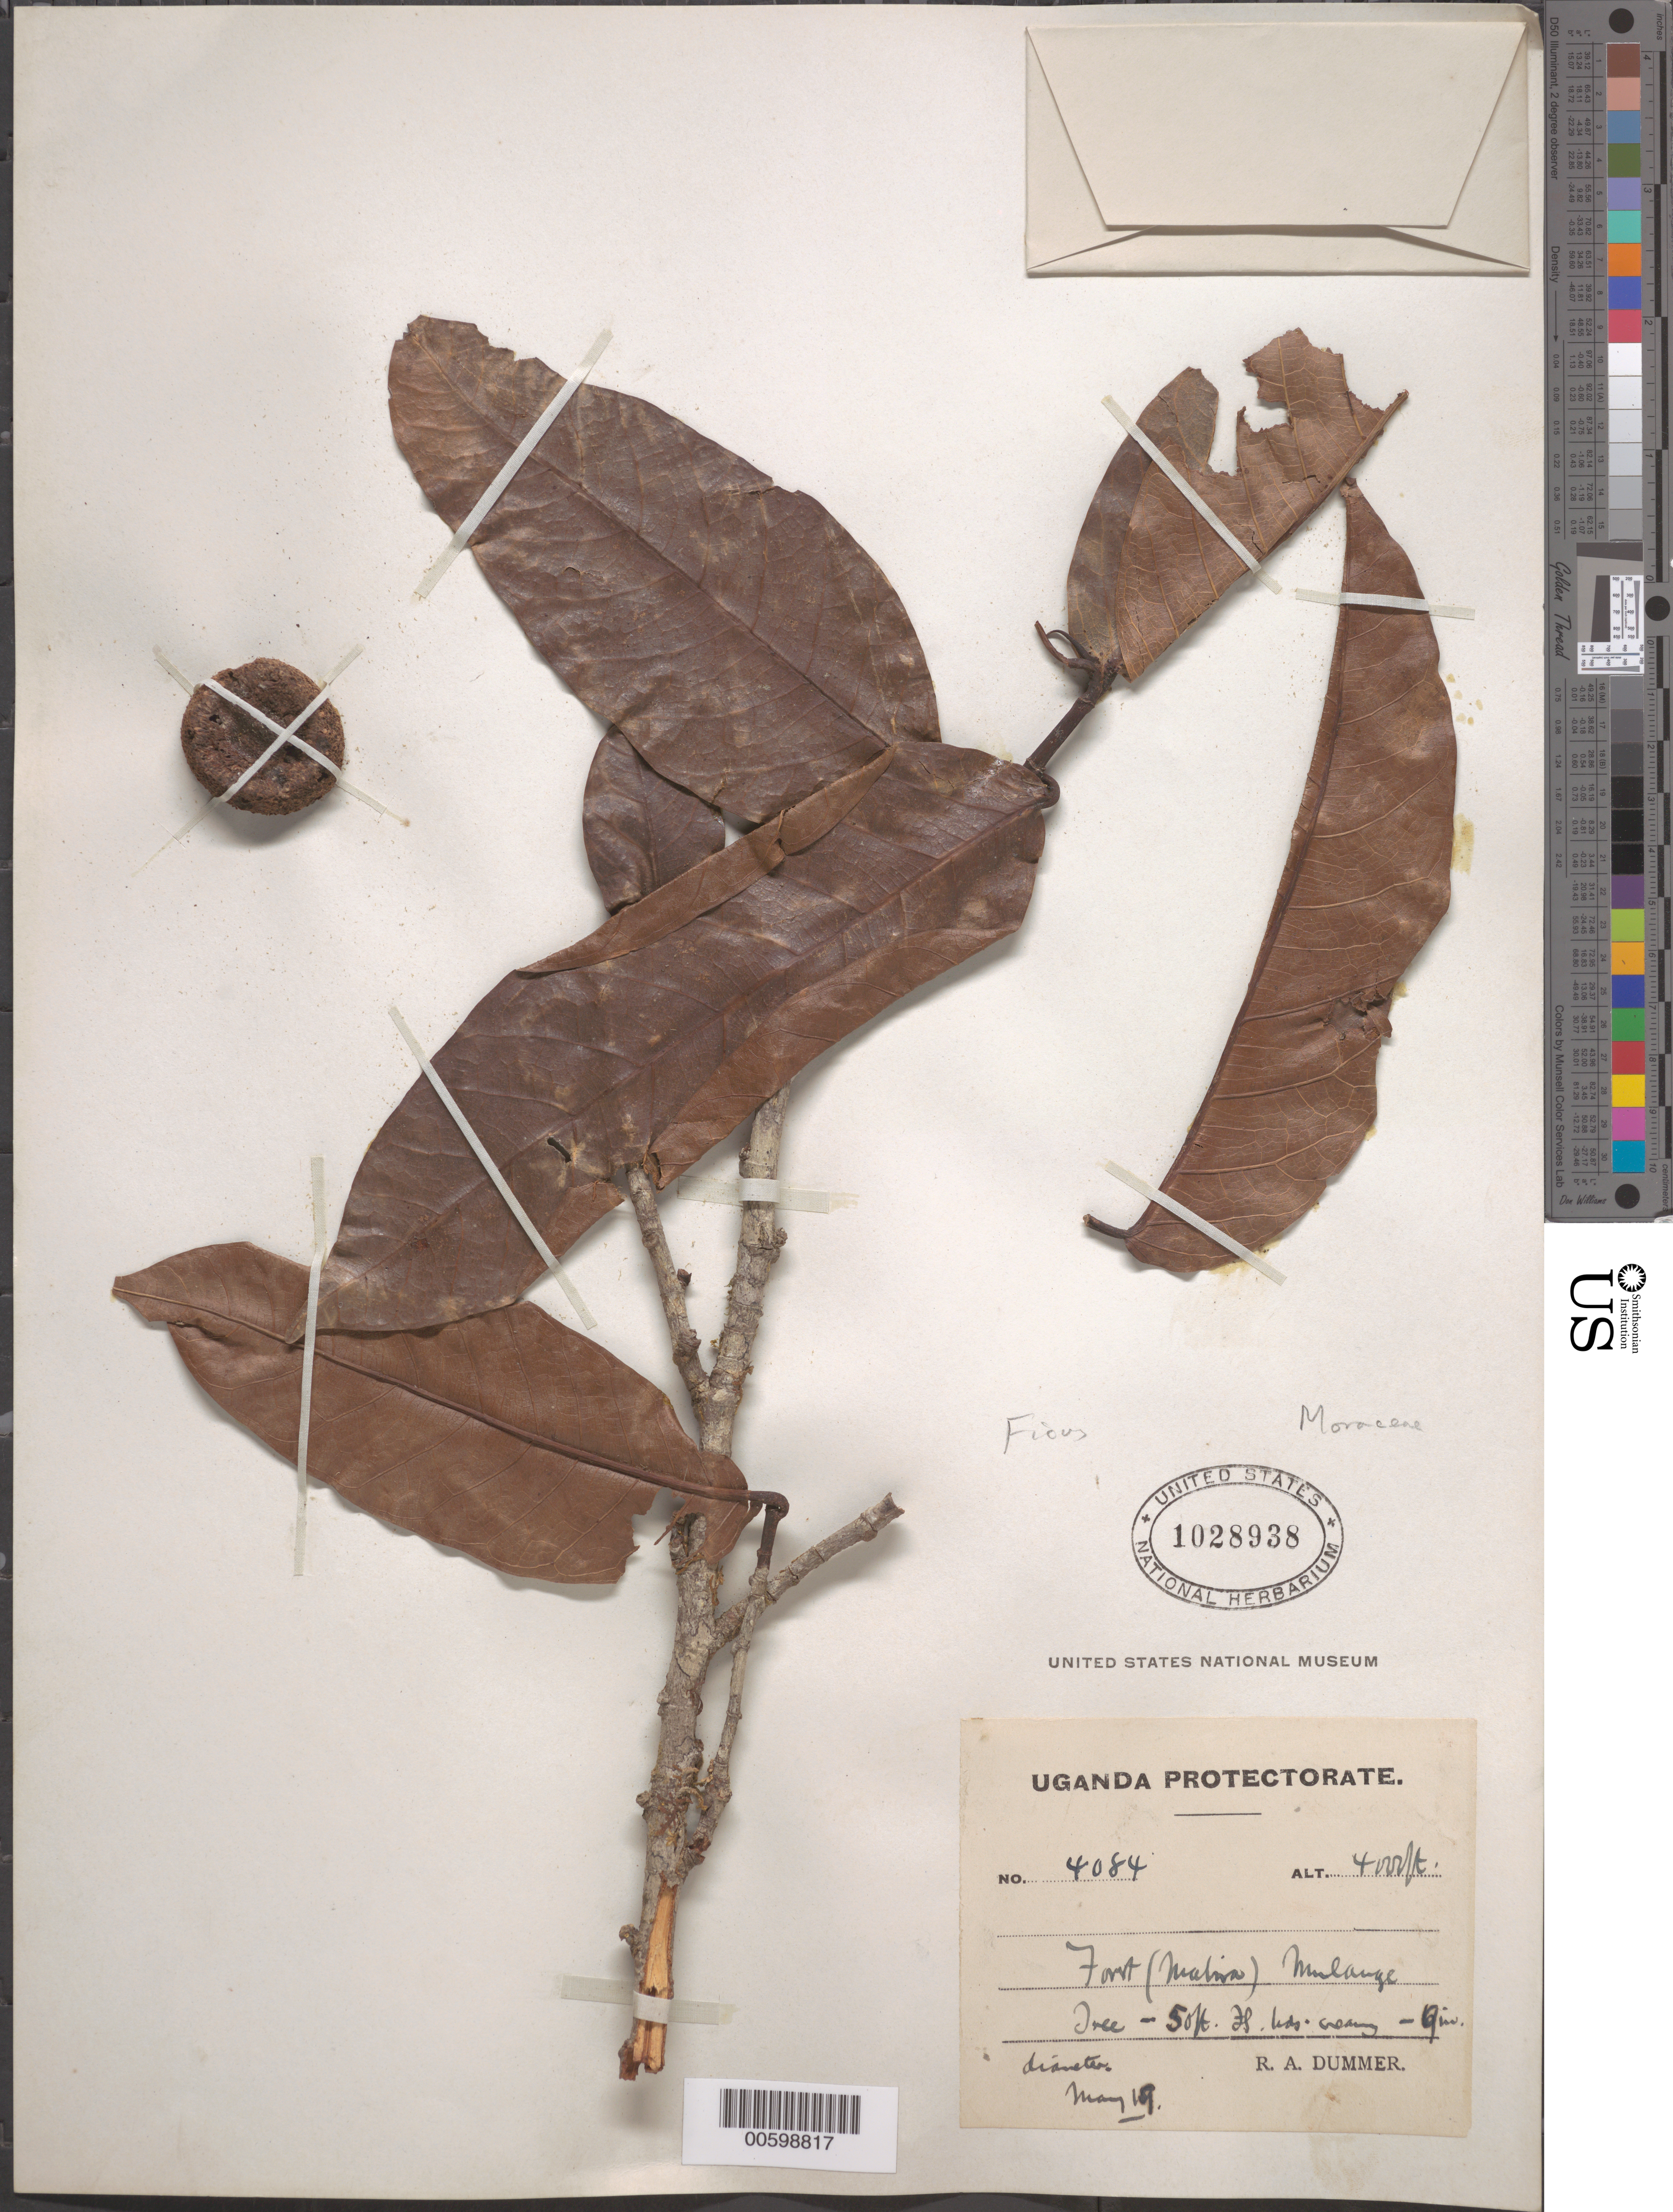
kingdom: Plantae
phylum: Tracheophyta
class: Magnoliopsida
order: Rosales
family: Moraceae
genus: Ficus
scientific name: Ficus sp.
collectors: R. Dümmer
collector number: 4084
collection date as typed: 19 May 19--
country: Uganda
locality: Forest (Malira) Mulange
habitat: Tree - 50ft. Flower creamy 9" diameter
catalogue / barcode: US 1028938